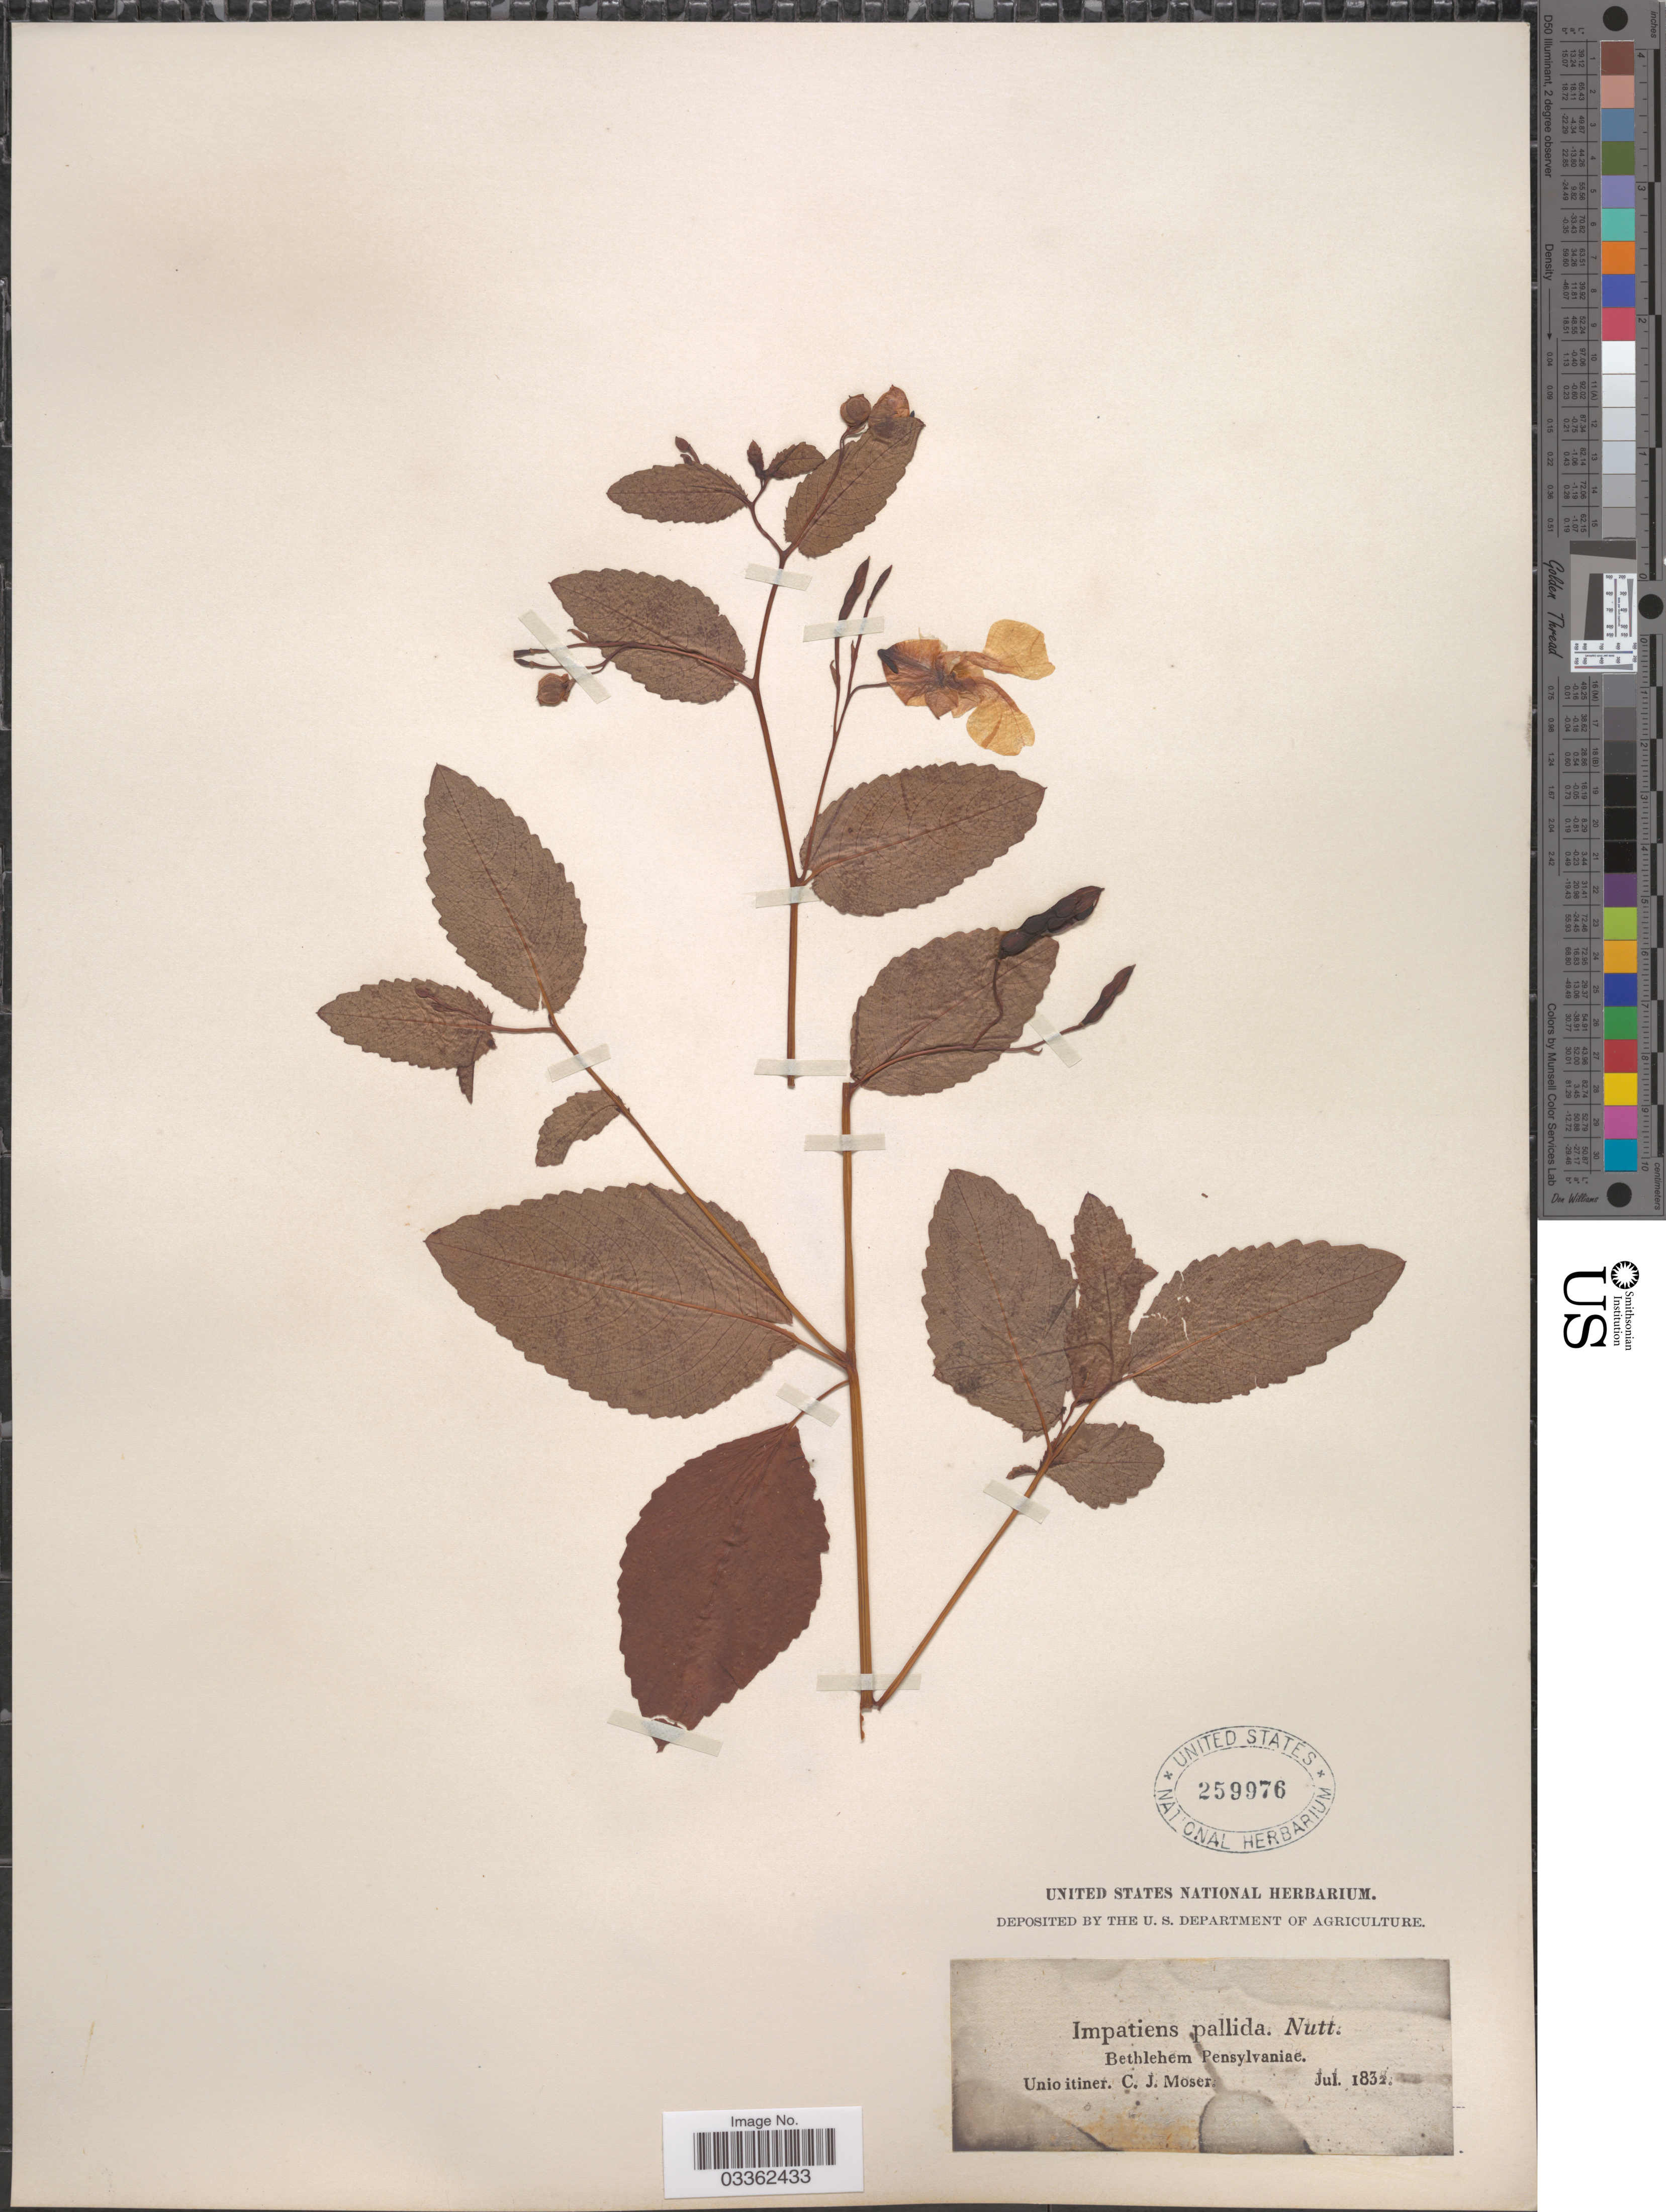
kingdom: Plantae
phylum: Tracheophyta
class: Magnoliopsida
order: Ericales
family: Balsaminaceae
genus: Impatiens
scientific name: Impatiens pallida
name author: Nutt.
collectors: C. Moser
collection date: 1832-07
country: United States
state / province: Pennsylvania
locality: Bethlehem.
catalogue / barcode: US 259976